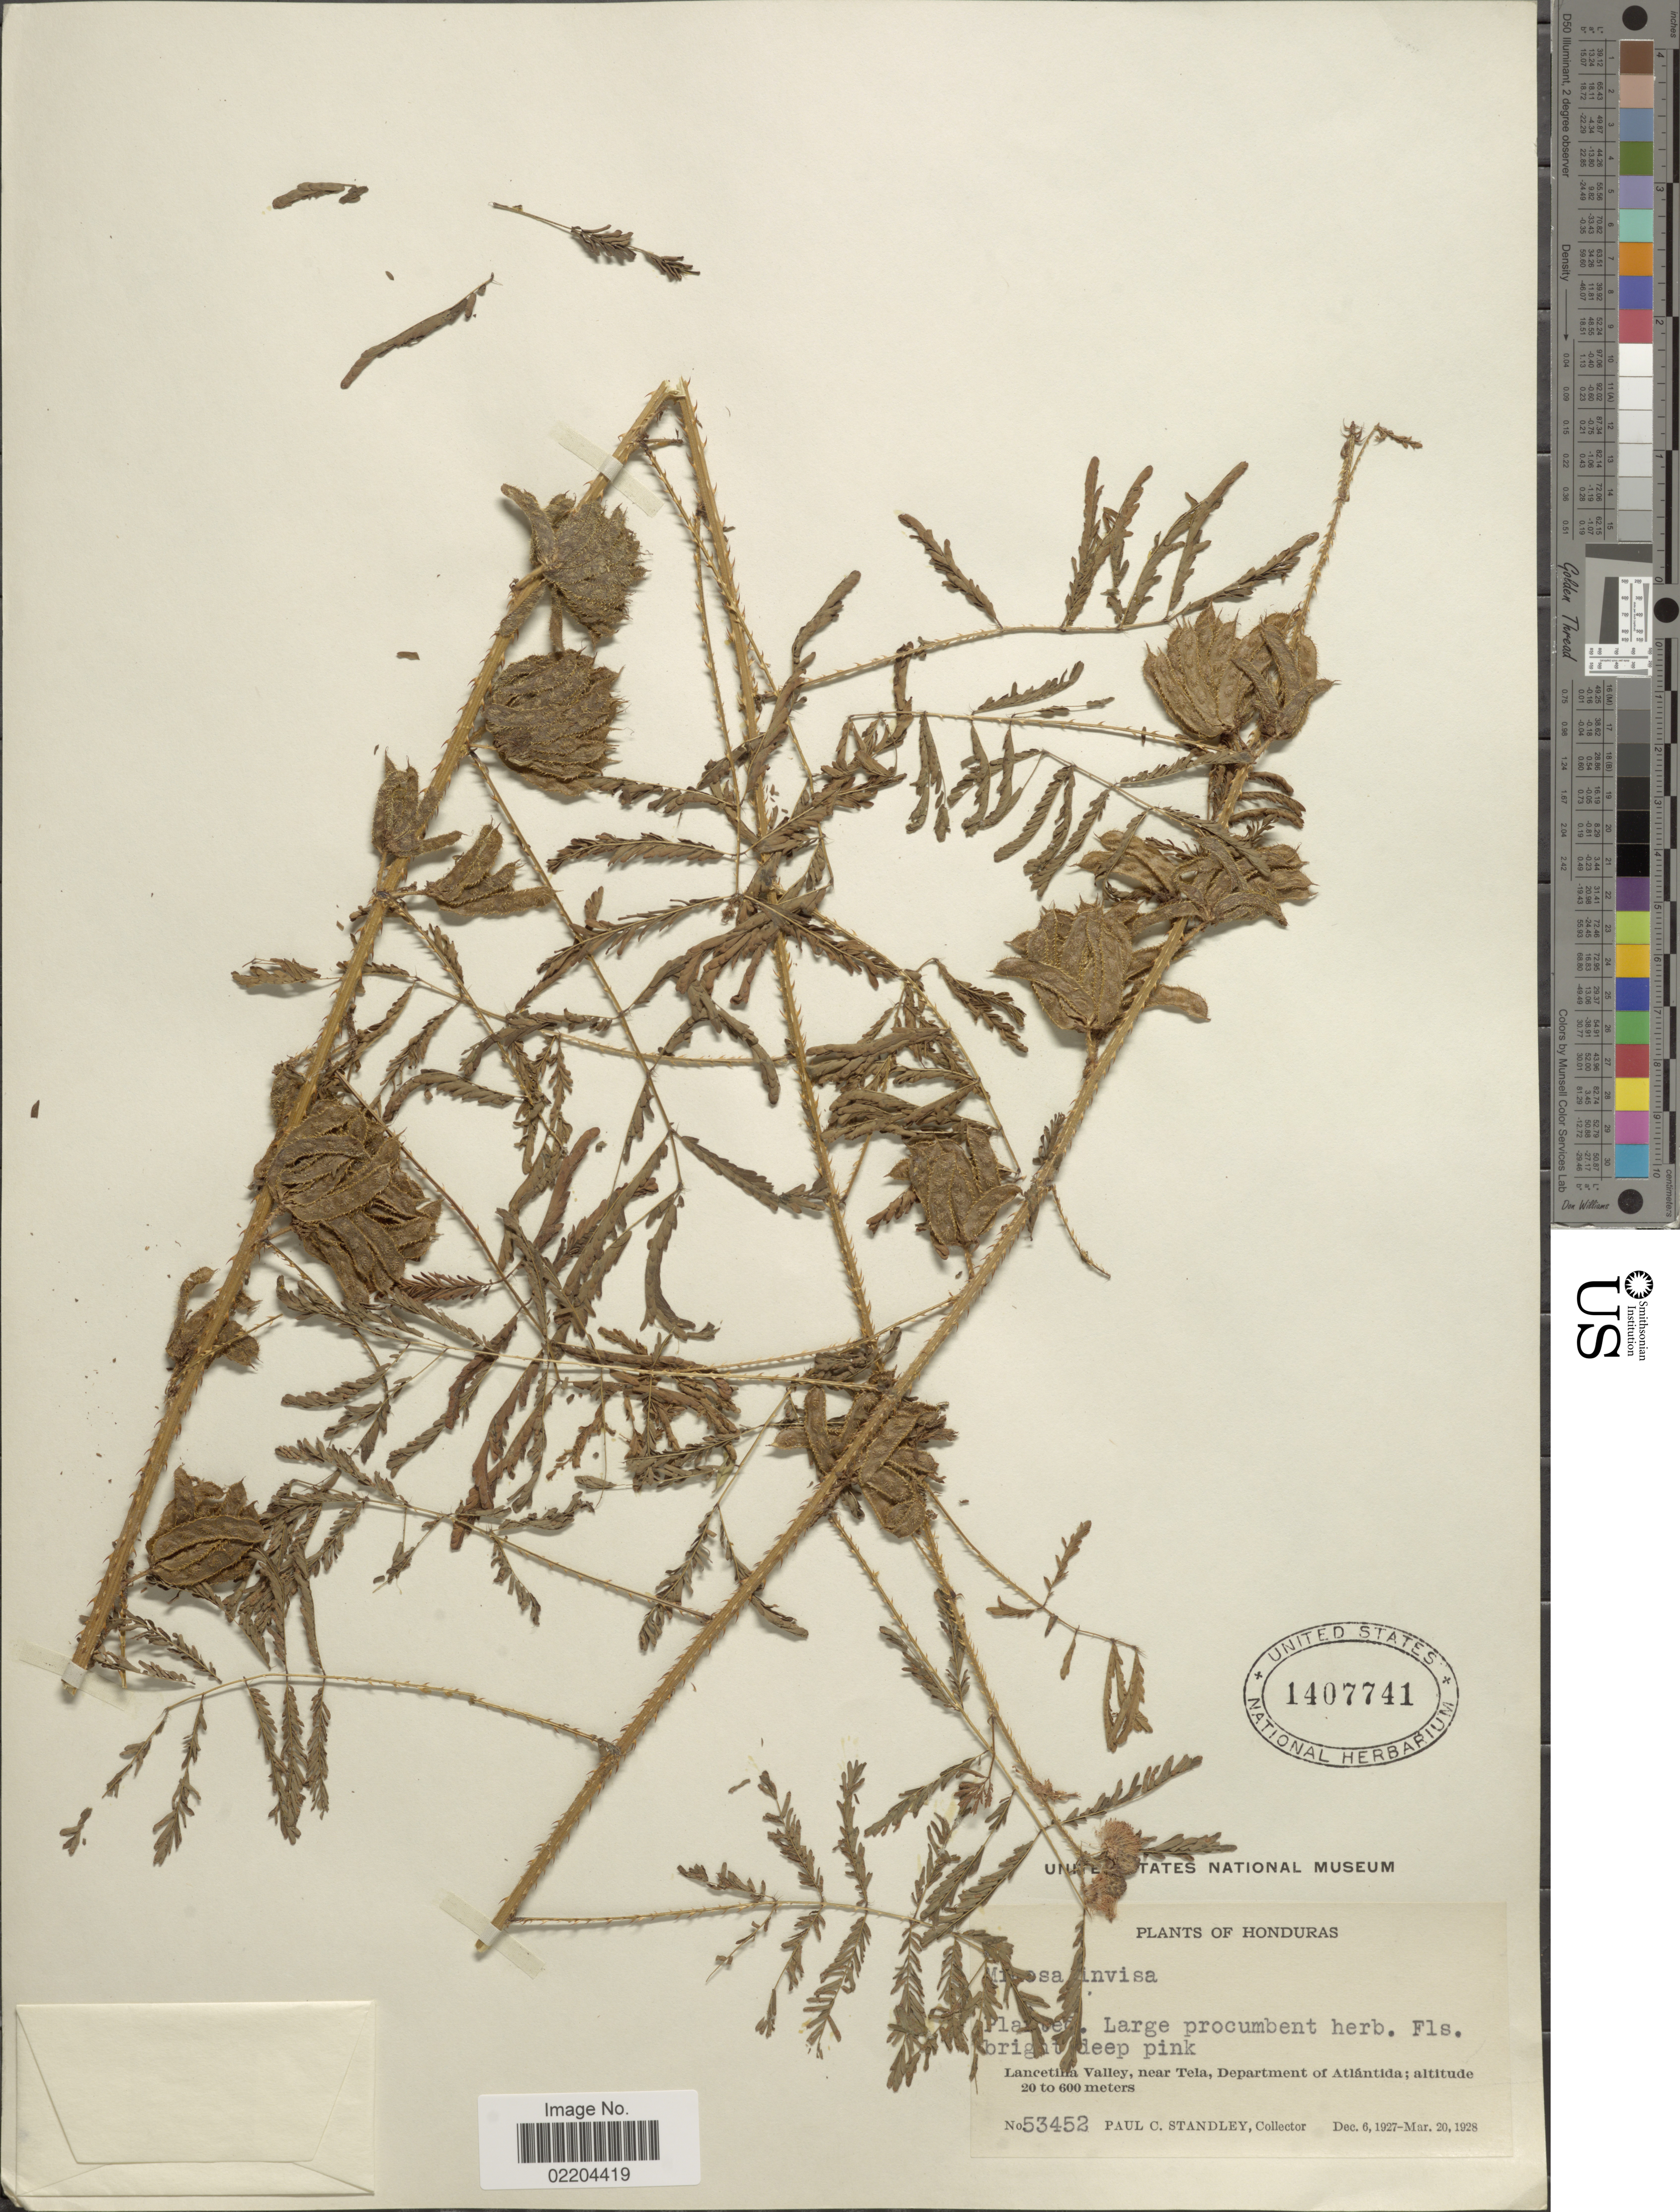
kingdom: Plantae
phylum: Tracheophyta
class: Magnoliopsida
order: Fabales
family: Fabaceae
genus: Mimosa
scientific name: Mimosa invisa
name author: Mart. ex Colla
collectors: P. C. Standley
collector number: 53452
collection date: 1927-12-06/1928-03-20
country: Honduras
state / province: Atlántida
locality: Honduras. Lancetilla Valley, near Tela, Department of Atlantida.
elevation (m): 20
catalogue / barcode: US 1407741